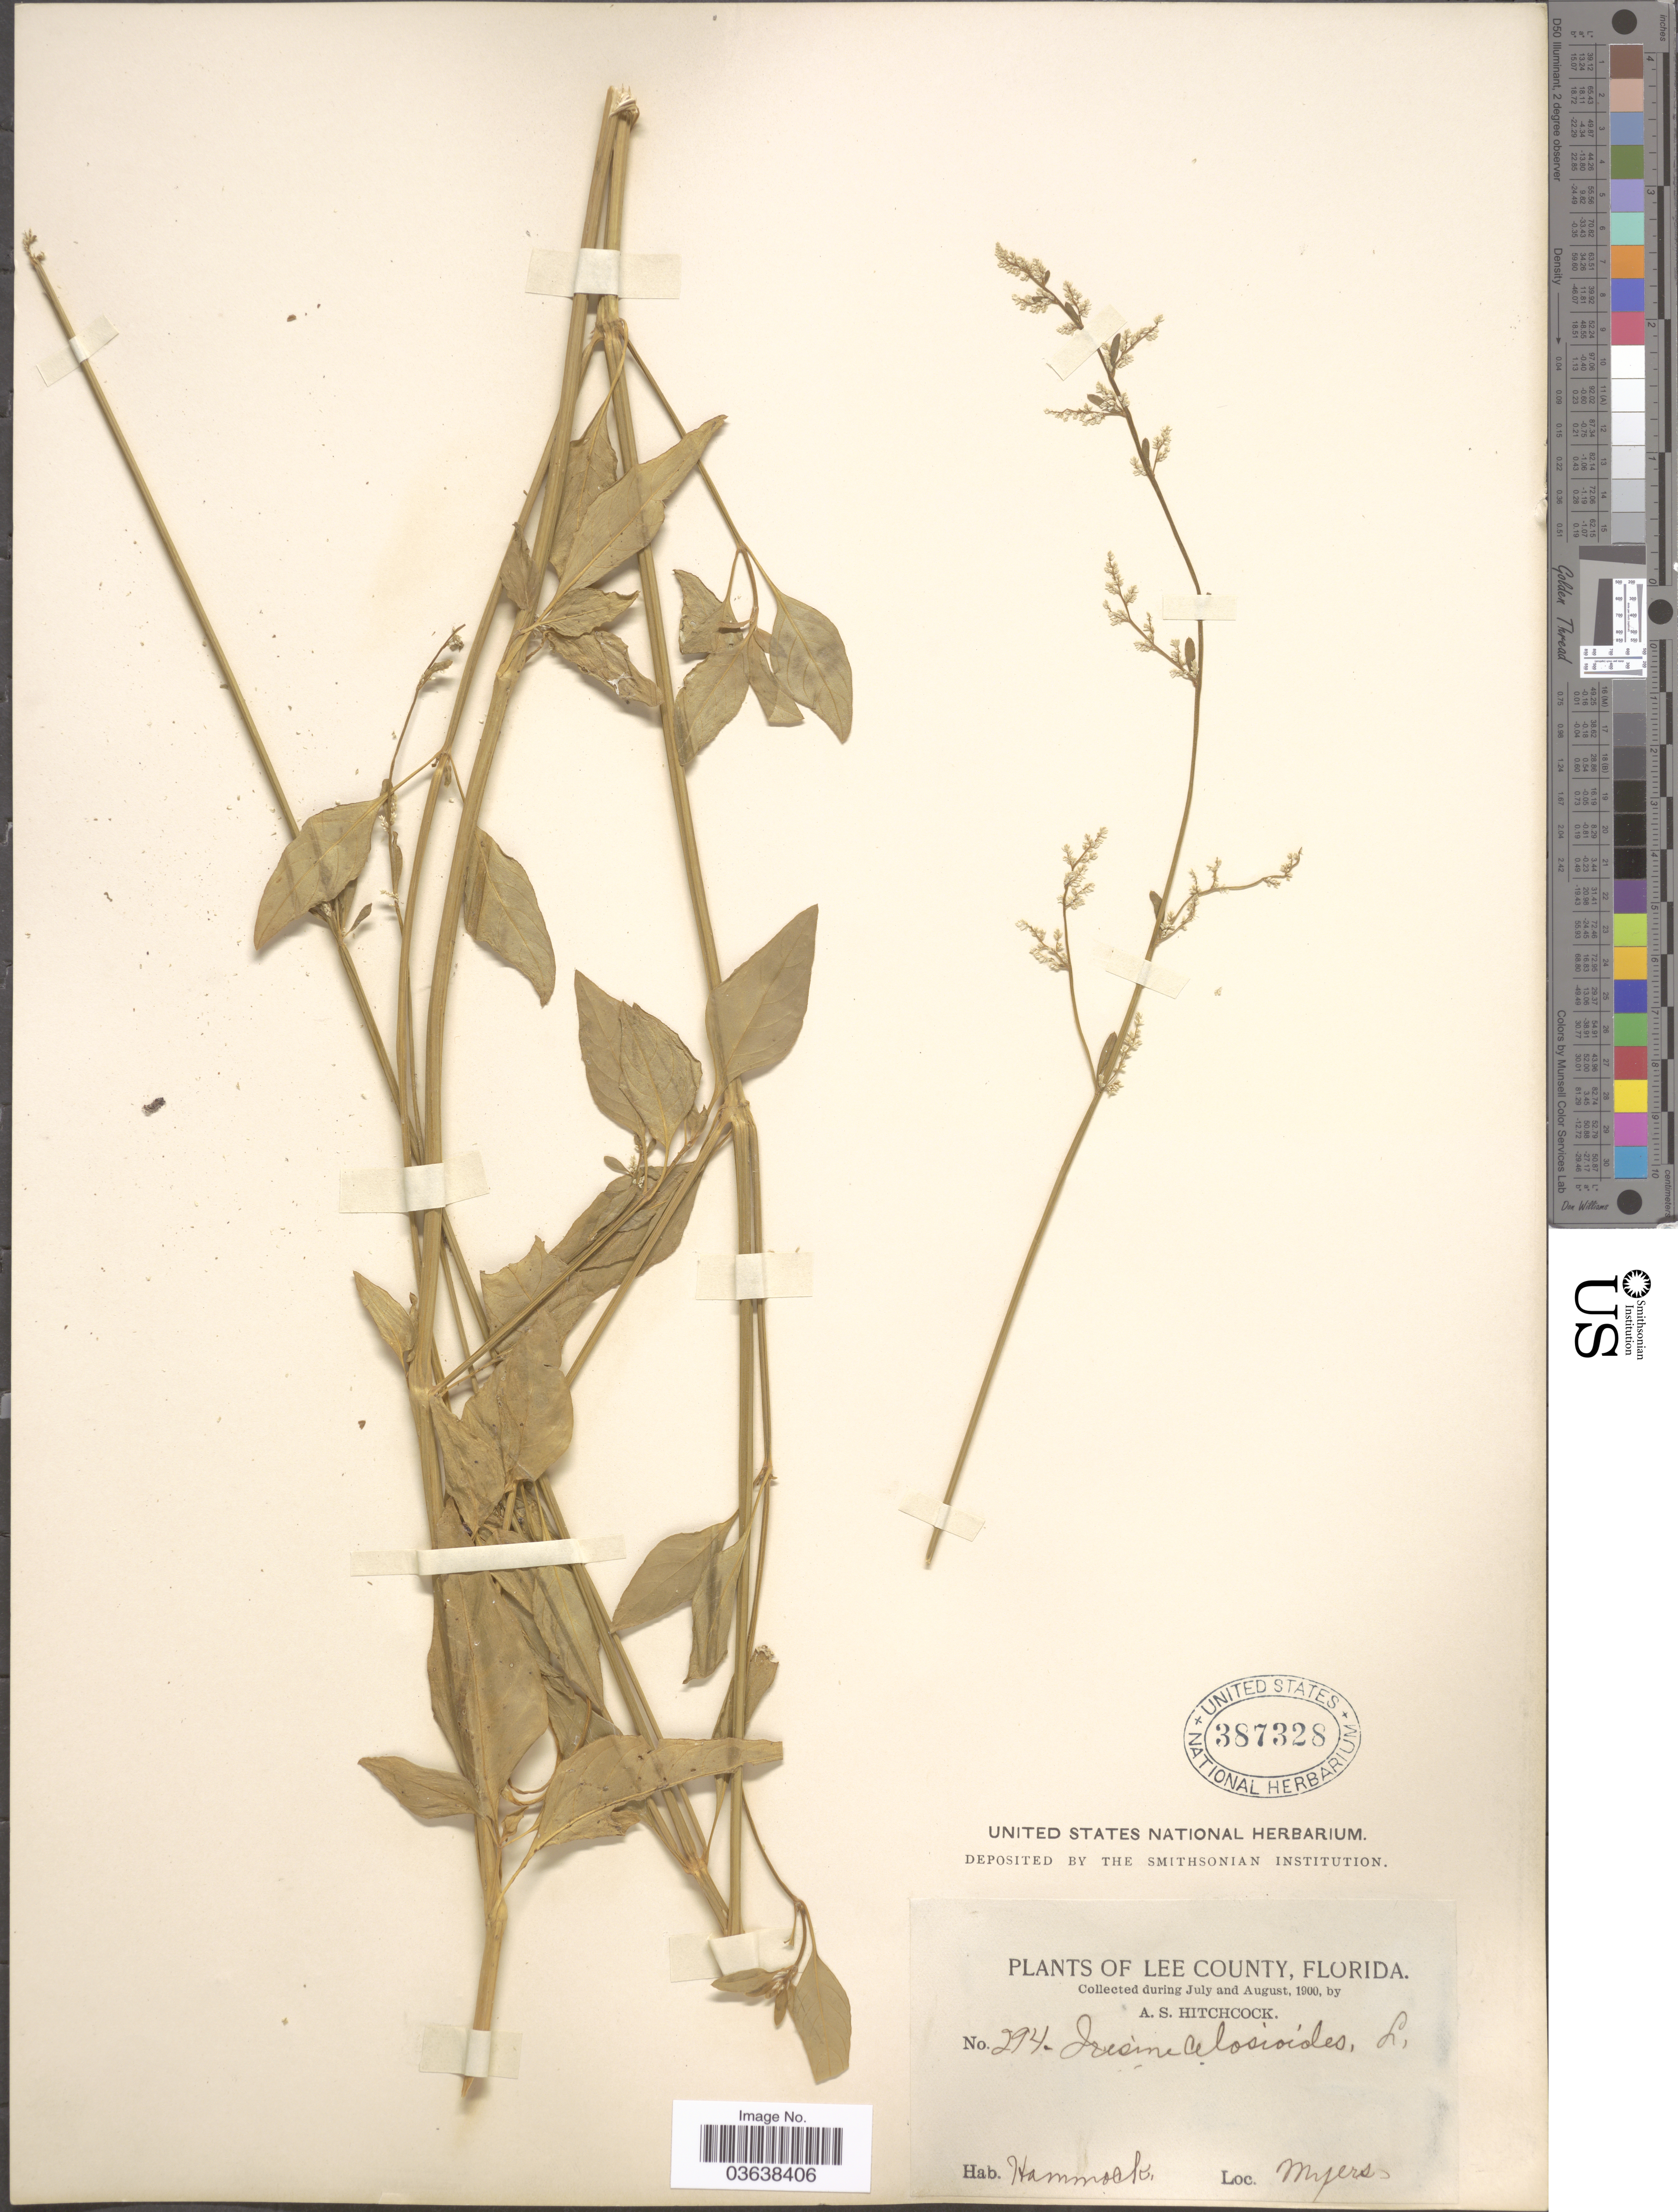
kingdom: Plantae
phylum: Tracheophyta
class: Magnoliopsida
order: Caryophyllales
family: Amaranthaceae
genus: Iresine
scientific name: Iresine celosia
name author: L.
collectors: A. S. Hitchcock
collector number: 294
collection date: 1900-07/1900-08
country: United States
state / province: Florida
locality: Lee County. Hammock. Myers.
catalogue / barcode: US 387328